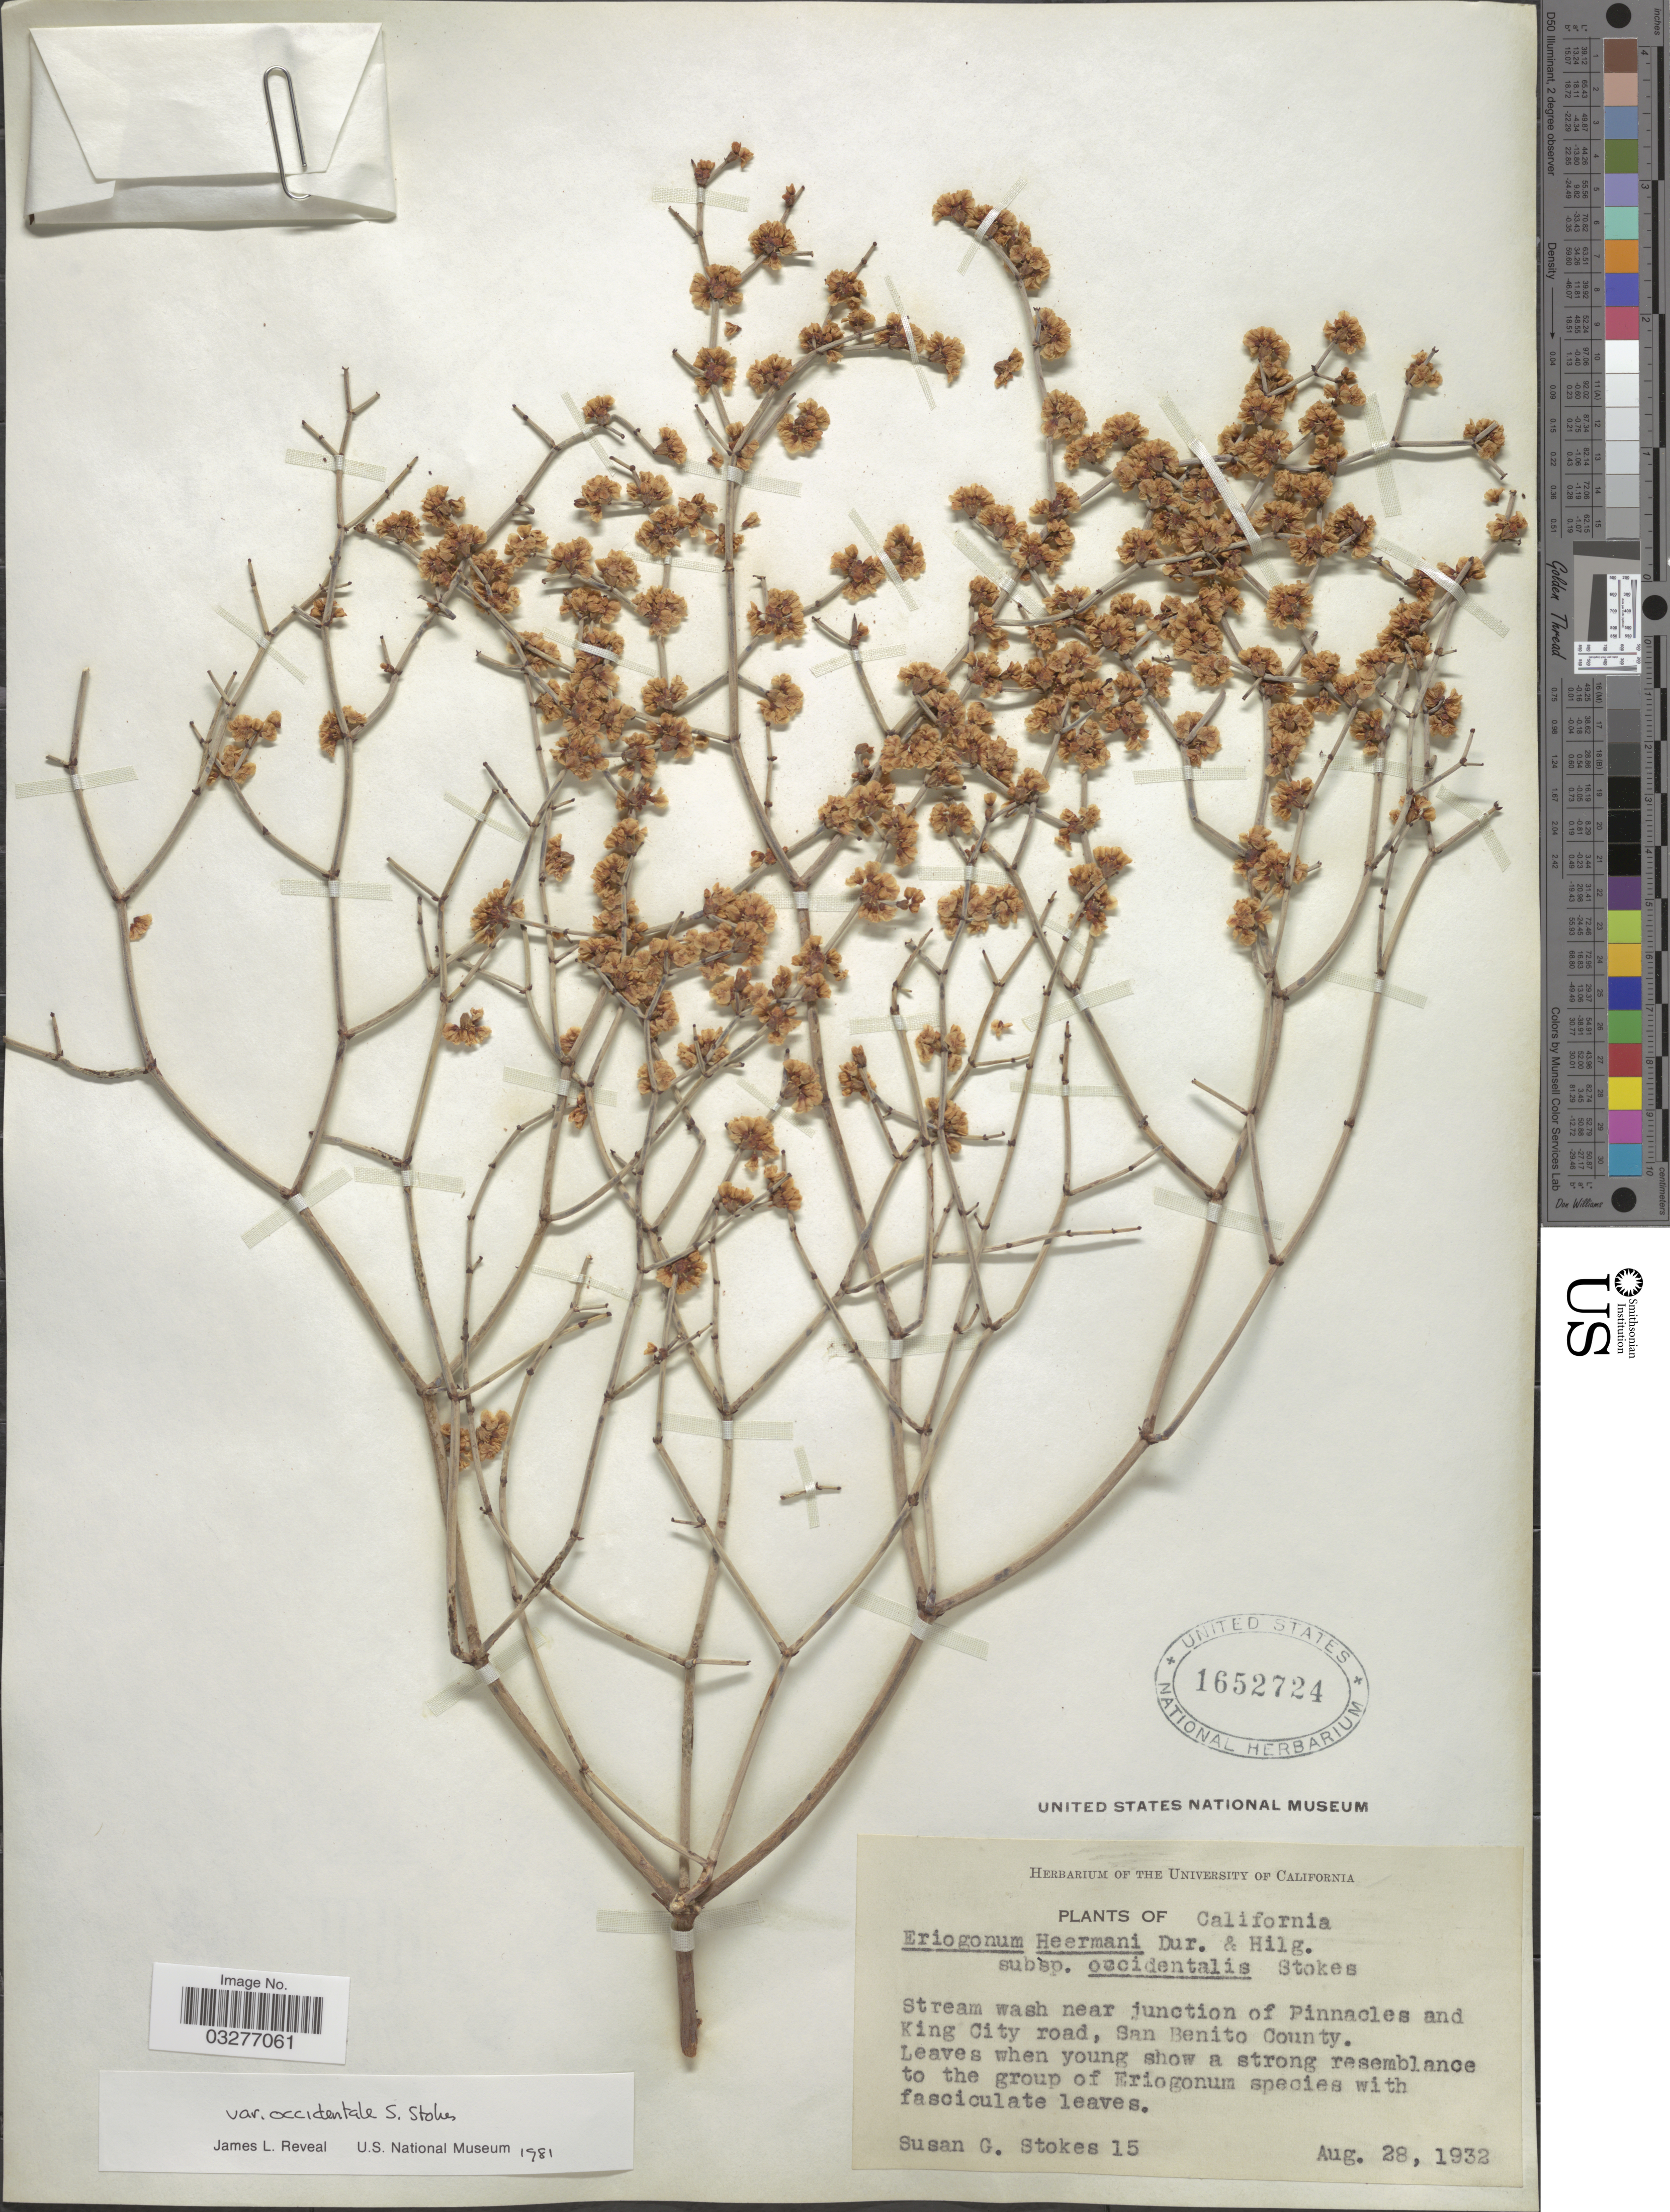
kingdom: Plantae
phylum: Tracheophyta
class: Magnoliopsida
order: Caryophyllales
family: Polygonaceae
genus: Eriogonum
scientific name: Eriogonum heermannii var. occidentale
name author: S. Stokes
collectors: S. G. Stokes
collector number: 15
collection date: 1932-08-28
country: United States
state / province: California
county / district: San Benito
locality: Stream wash near junction of Pinnacles and King City road, San Benito County.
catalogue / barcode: US 1652724